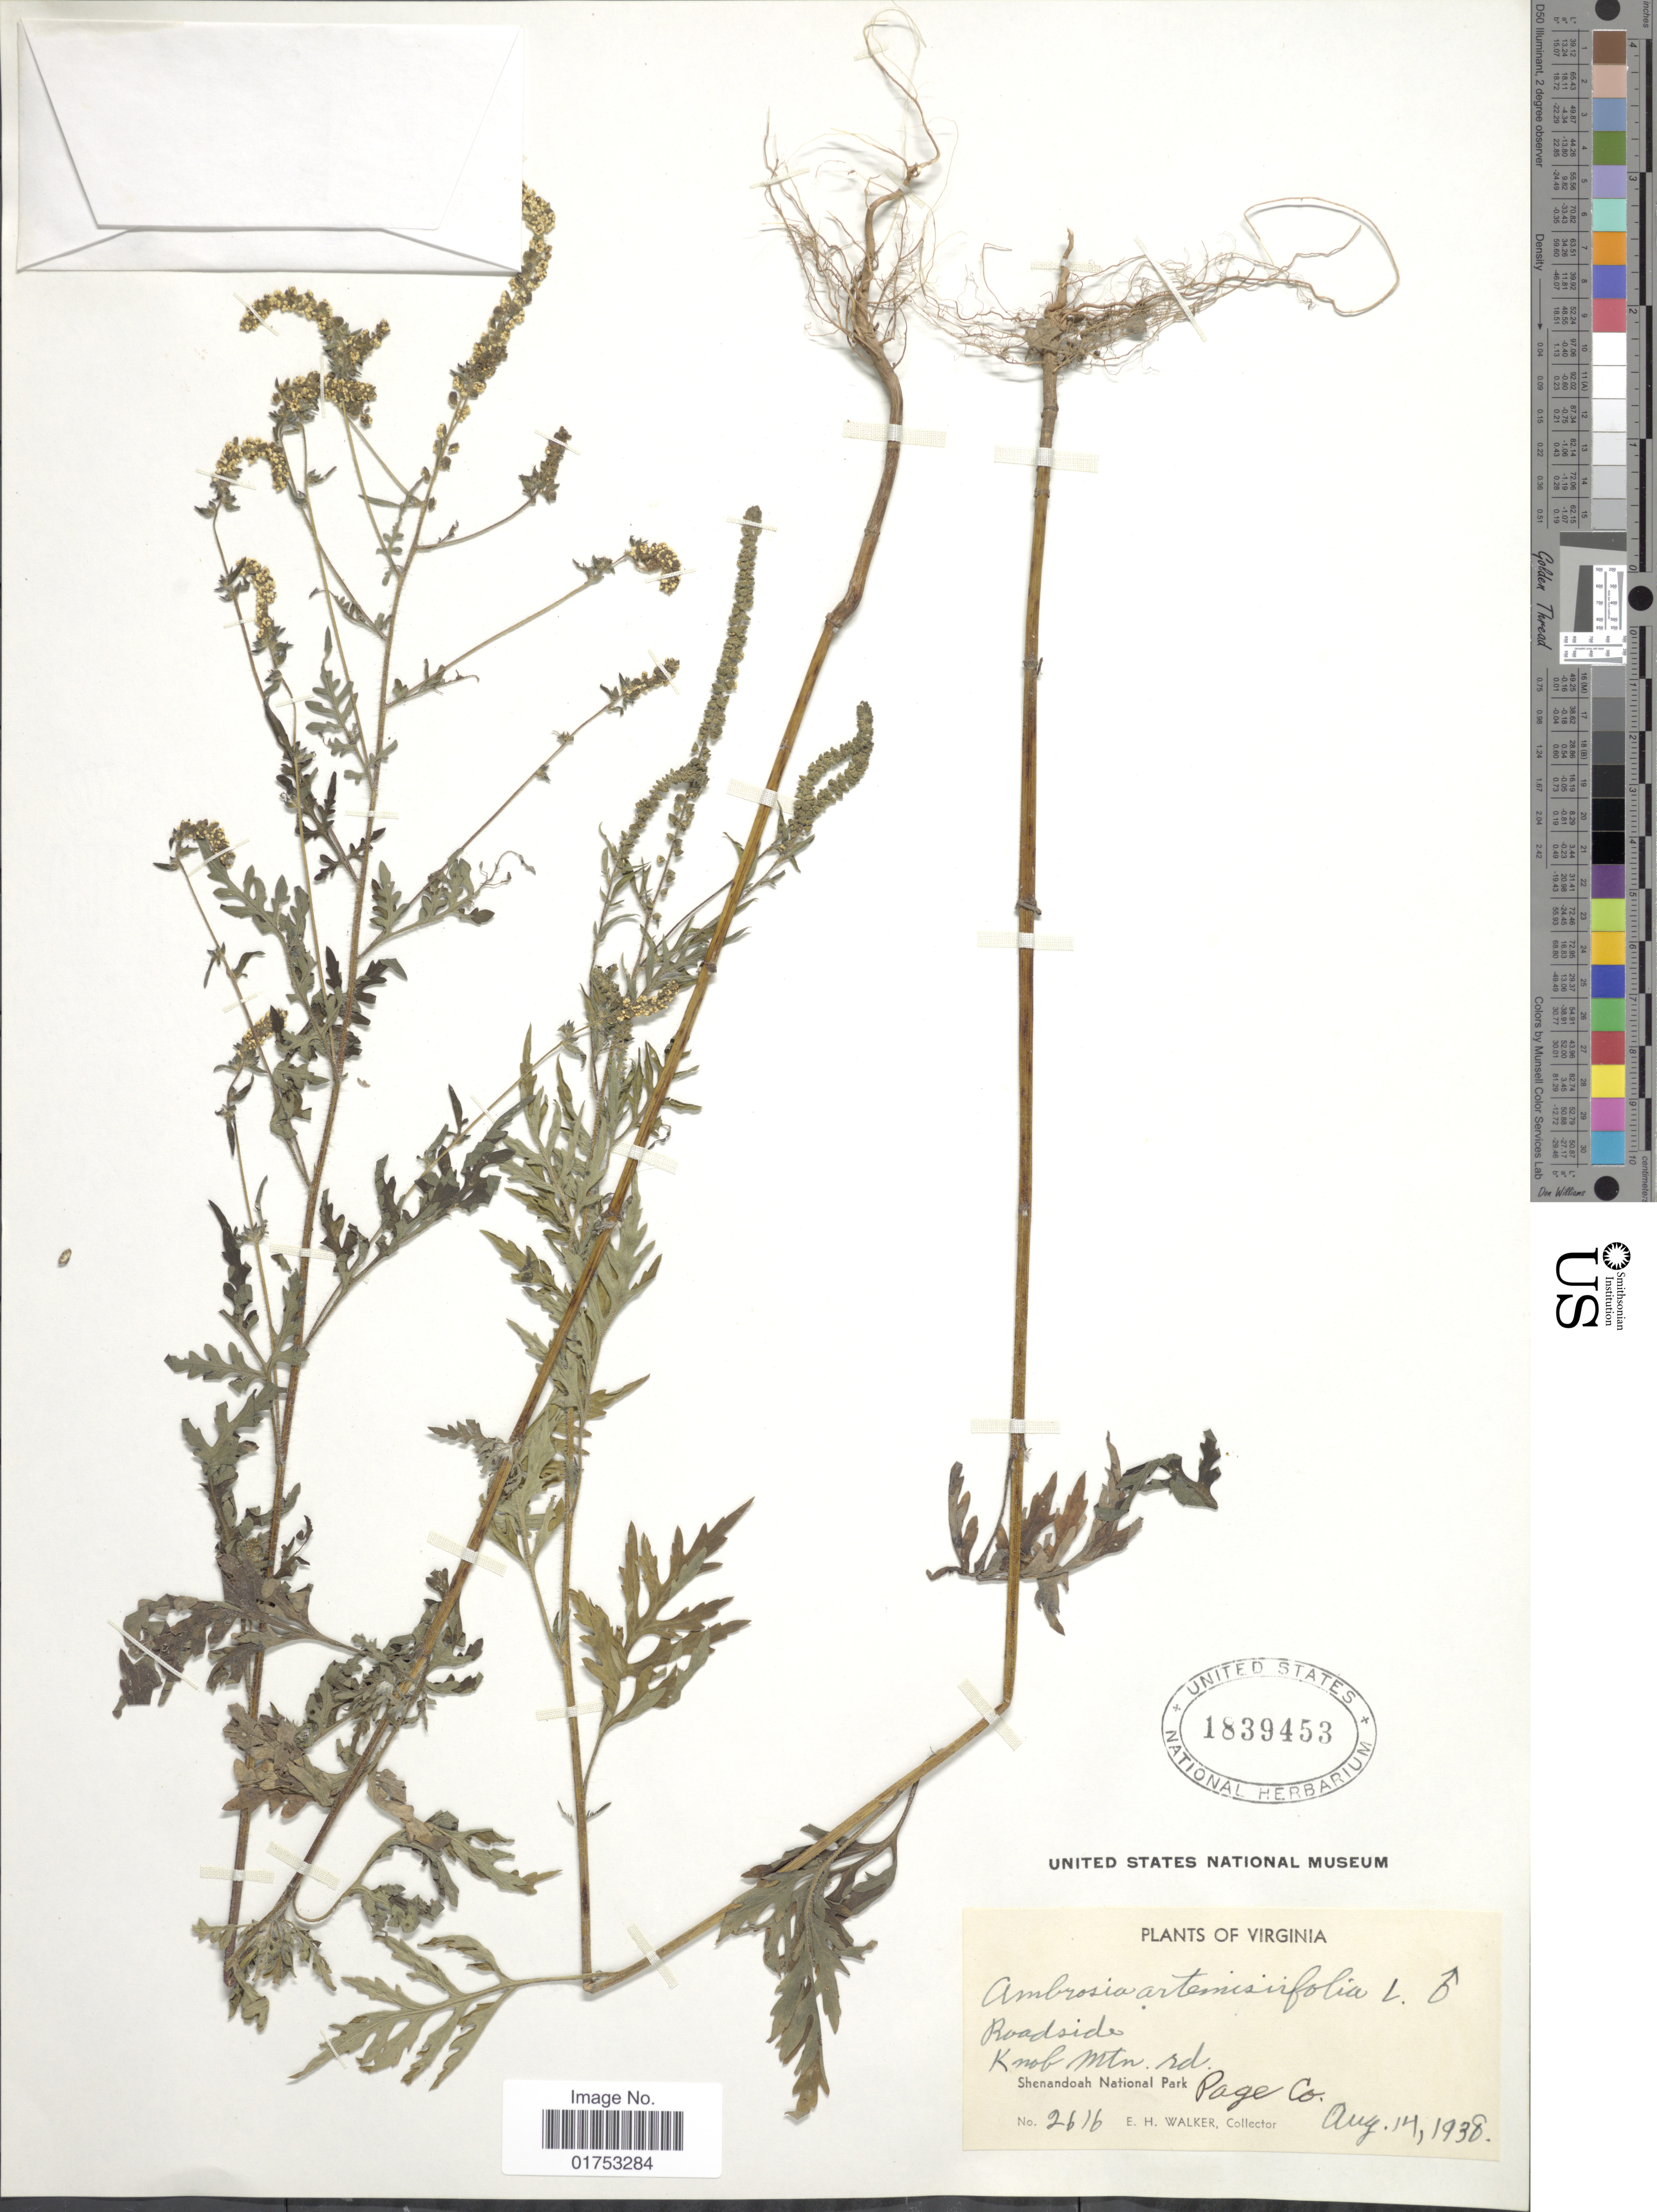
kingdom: Plantae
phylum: Tracheophyta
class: Magnoliopsida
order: Asterales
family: Asteraceae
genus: Ambrosia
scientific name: Ambrosia artemisiifolia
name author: L.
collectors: E. H. Walker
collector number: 2616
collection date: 1938-08-14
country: United States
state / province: Virginia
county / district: Page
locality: Knob Mtn. rd, Shenandoah National Park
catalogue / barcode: US 1839453